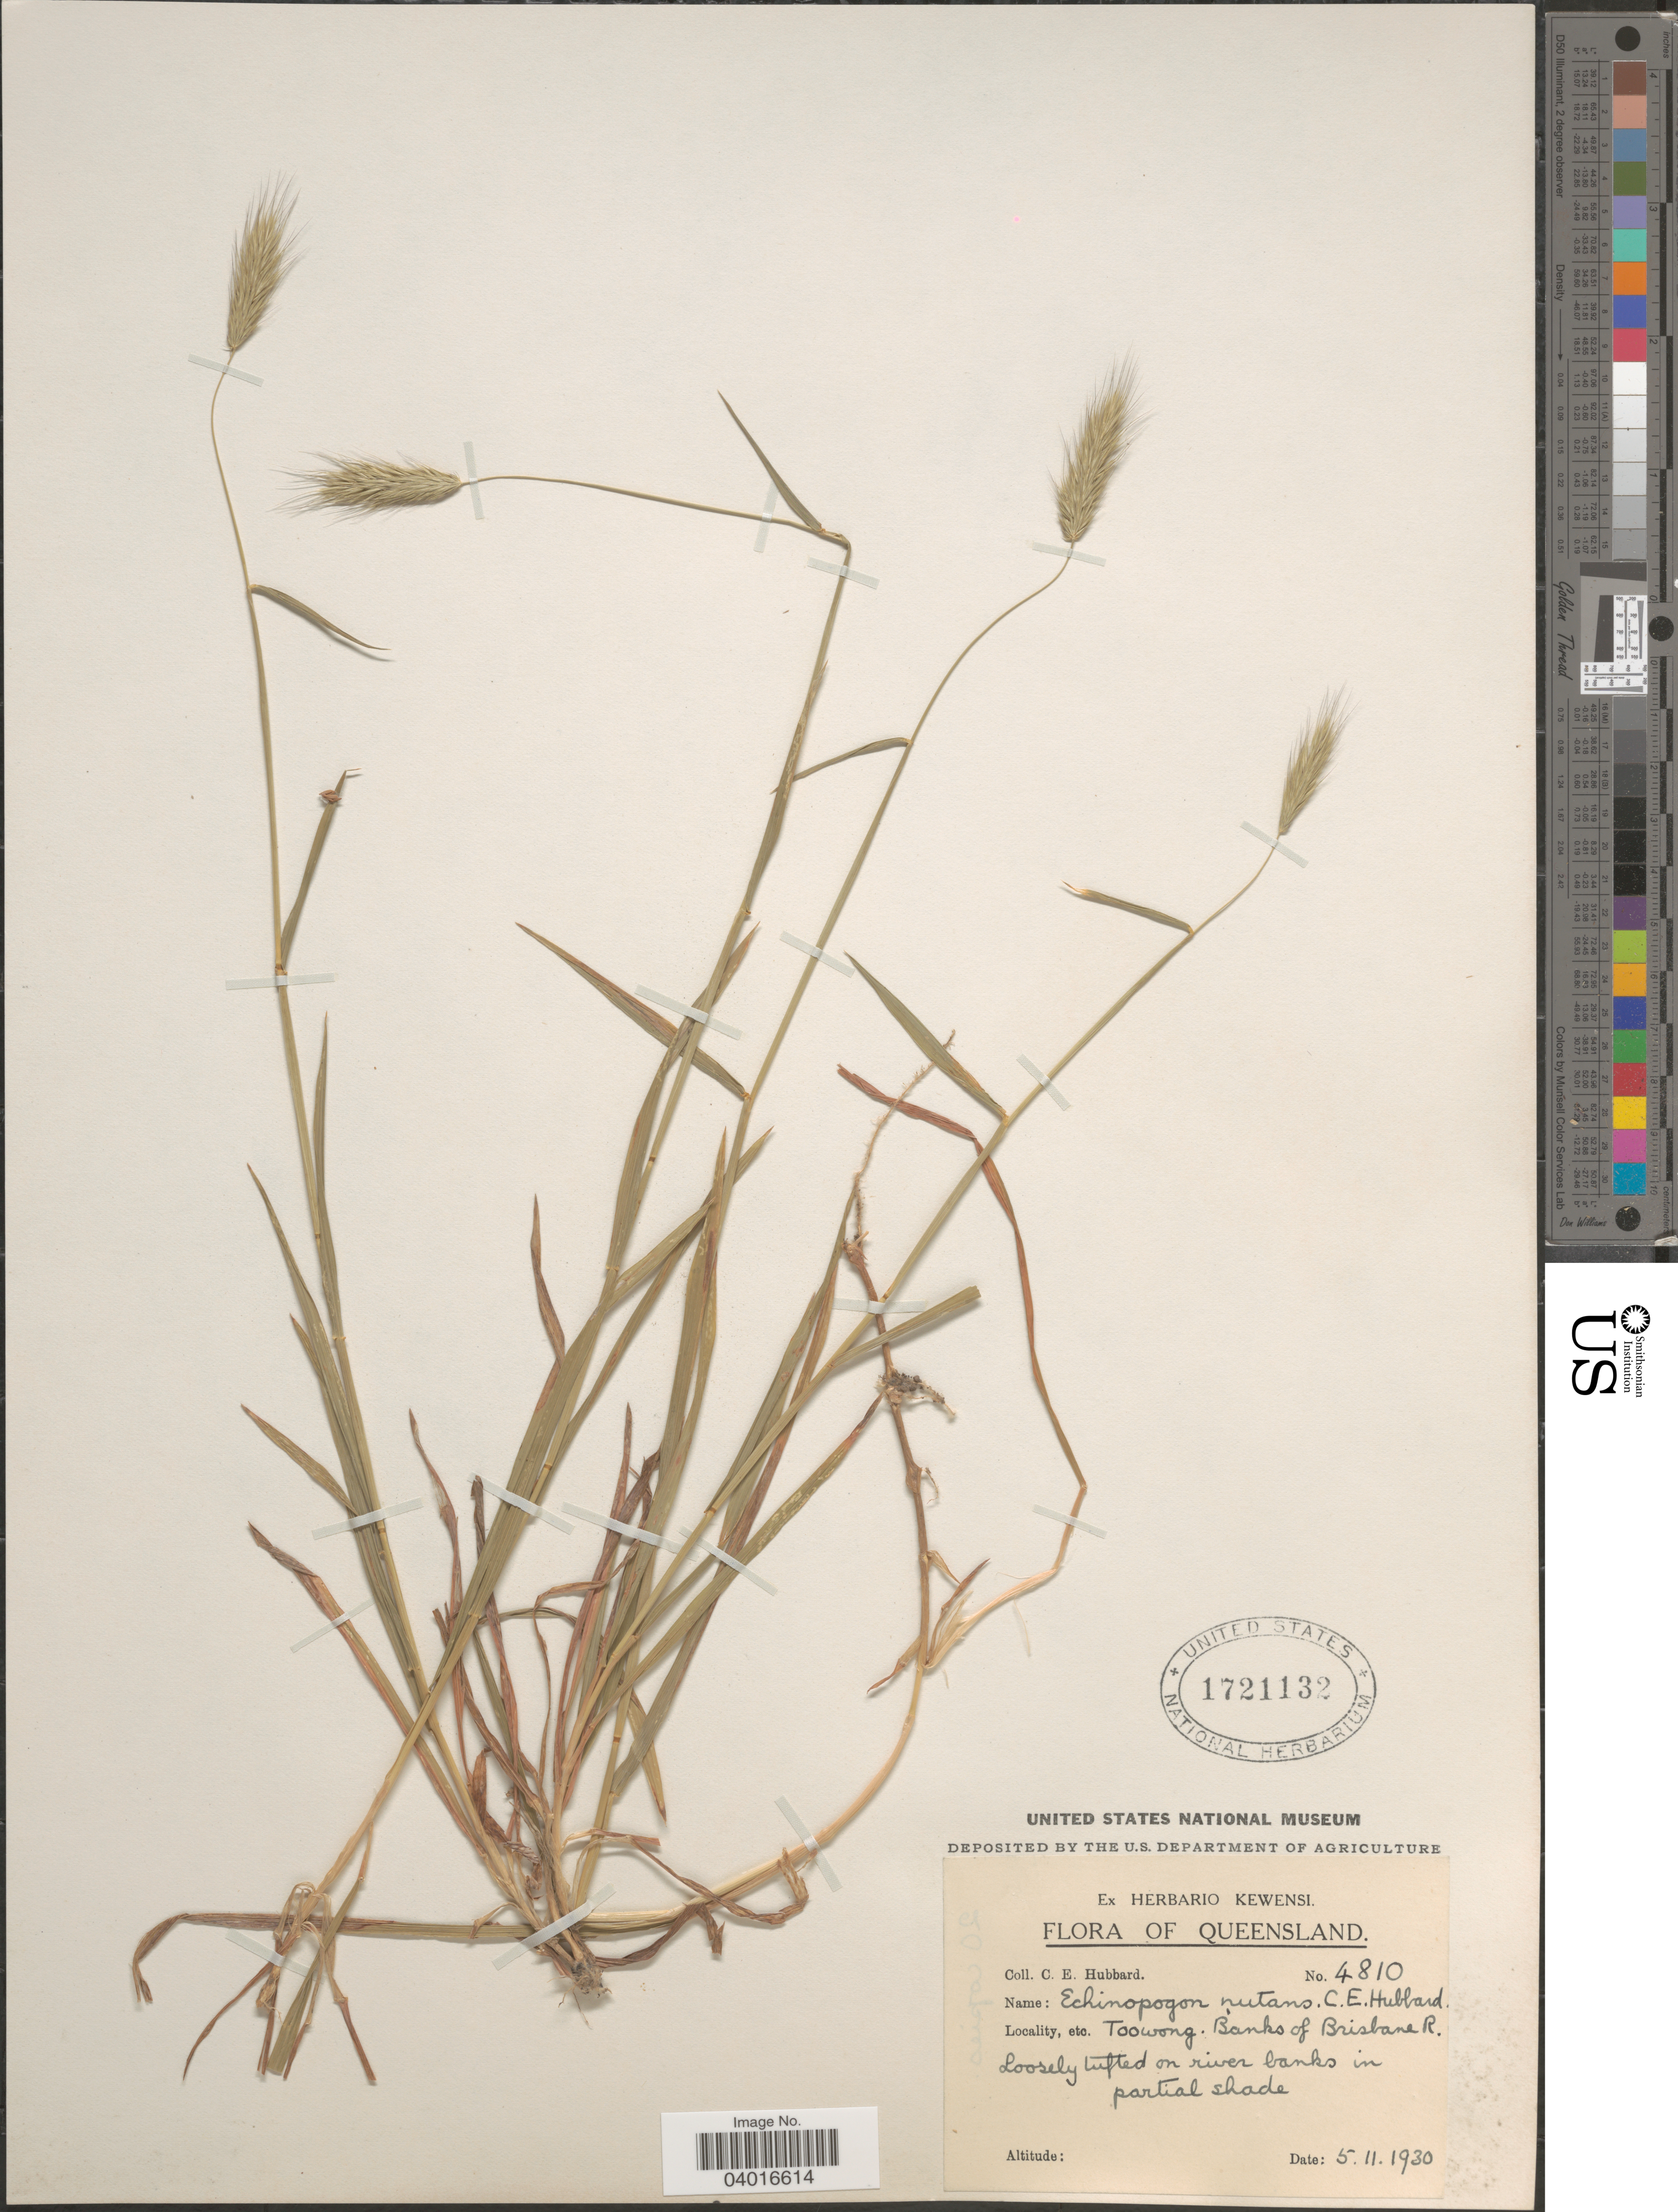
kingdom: Plantae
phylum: Tracheophyta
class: Liliopsida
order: Poales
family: Poaceae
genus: Echinopogon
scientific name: Echinopogon nutans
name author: C.E. Hubb.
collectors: C. E. Hubbard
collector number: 4810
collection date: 1930-11-05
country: Australia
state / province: Queensland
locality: Toowong. Banks of Brisbane R. Loosely tufted on river banks in partial shade.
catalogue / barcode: US 1721132